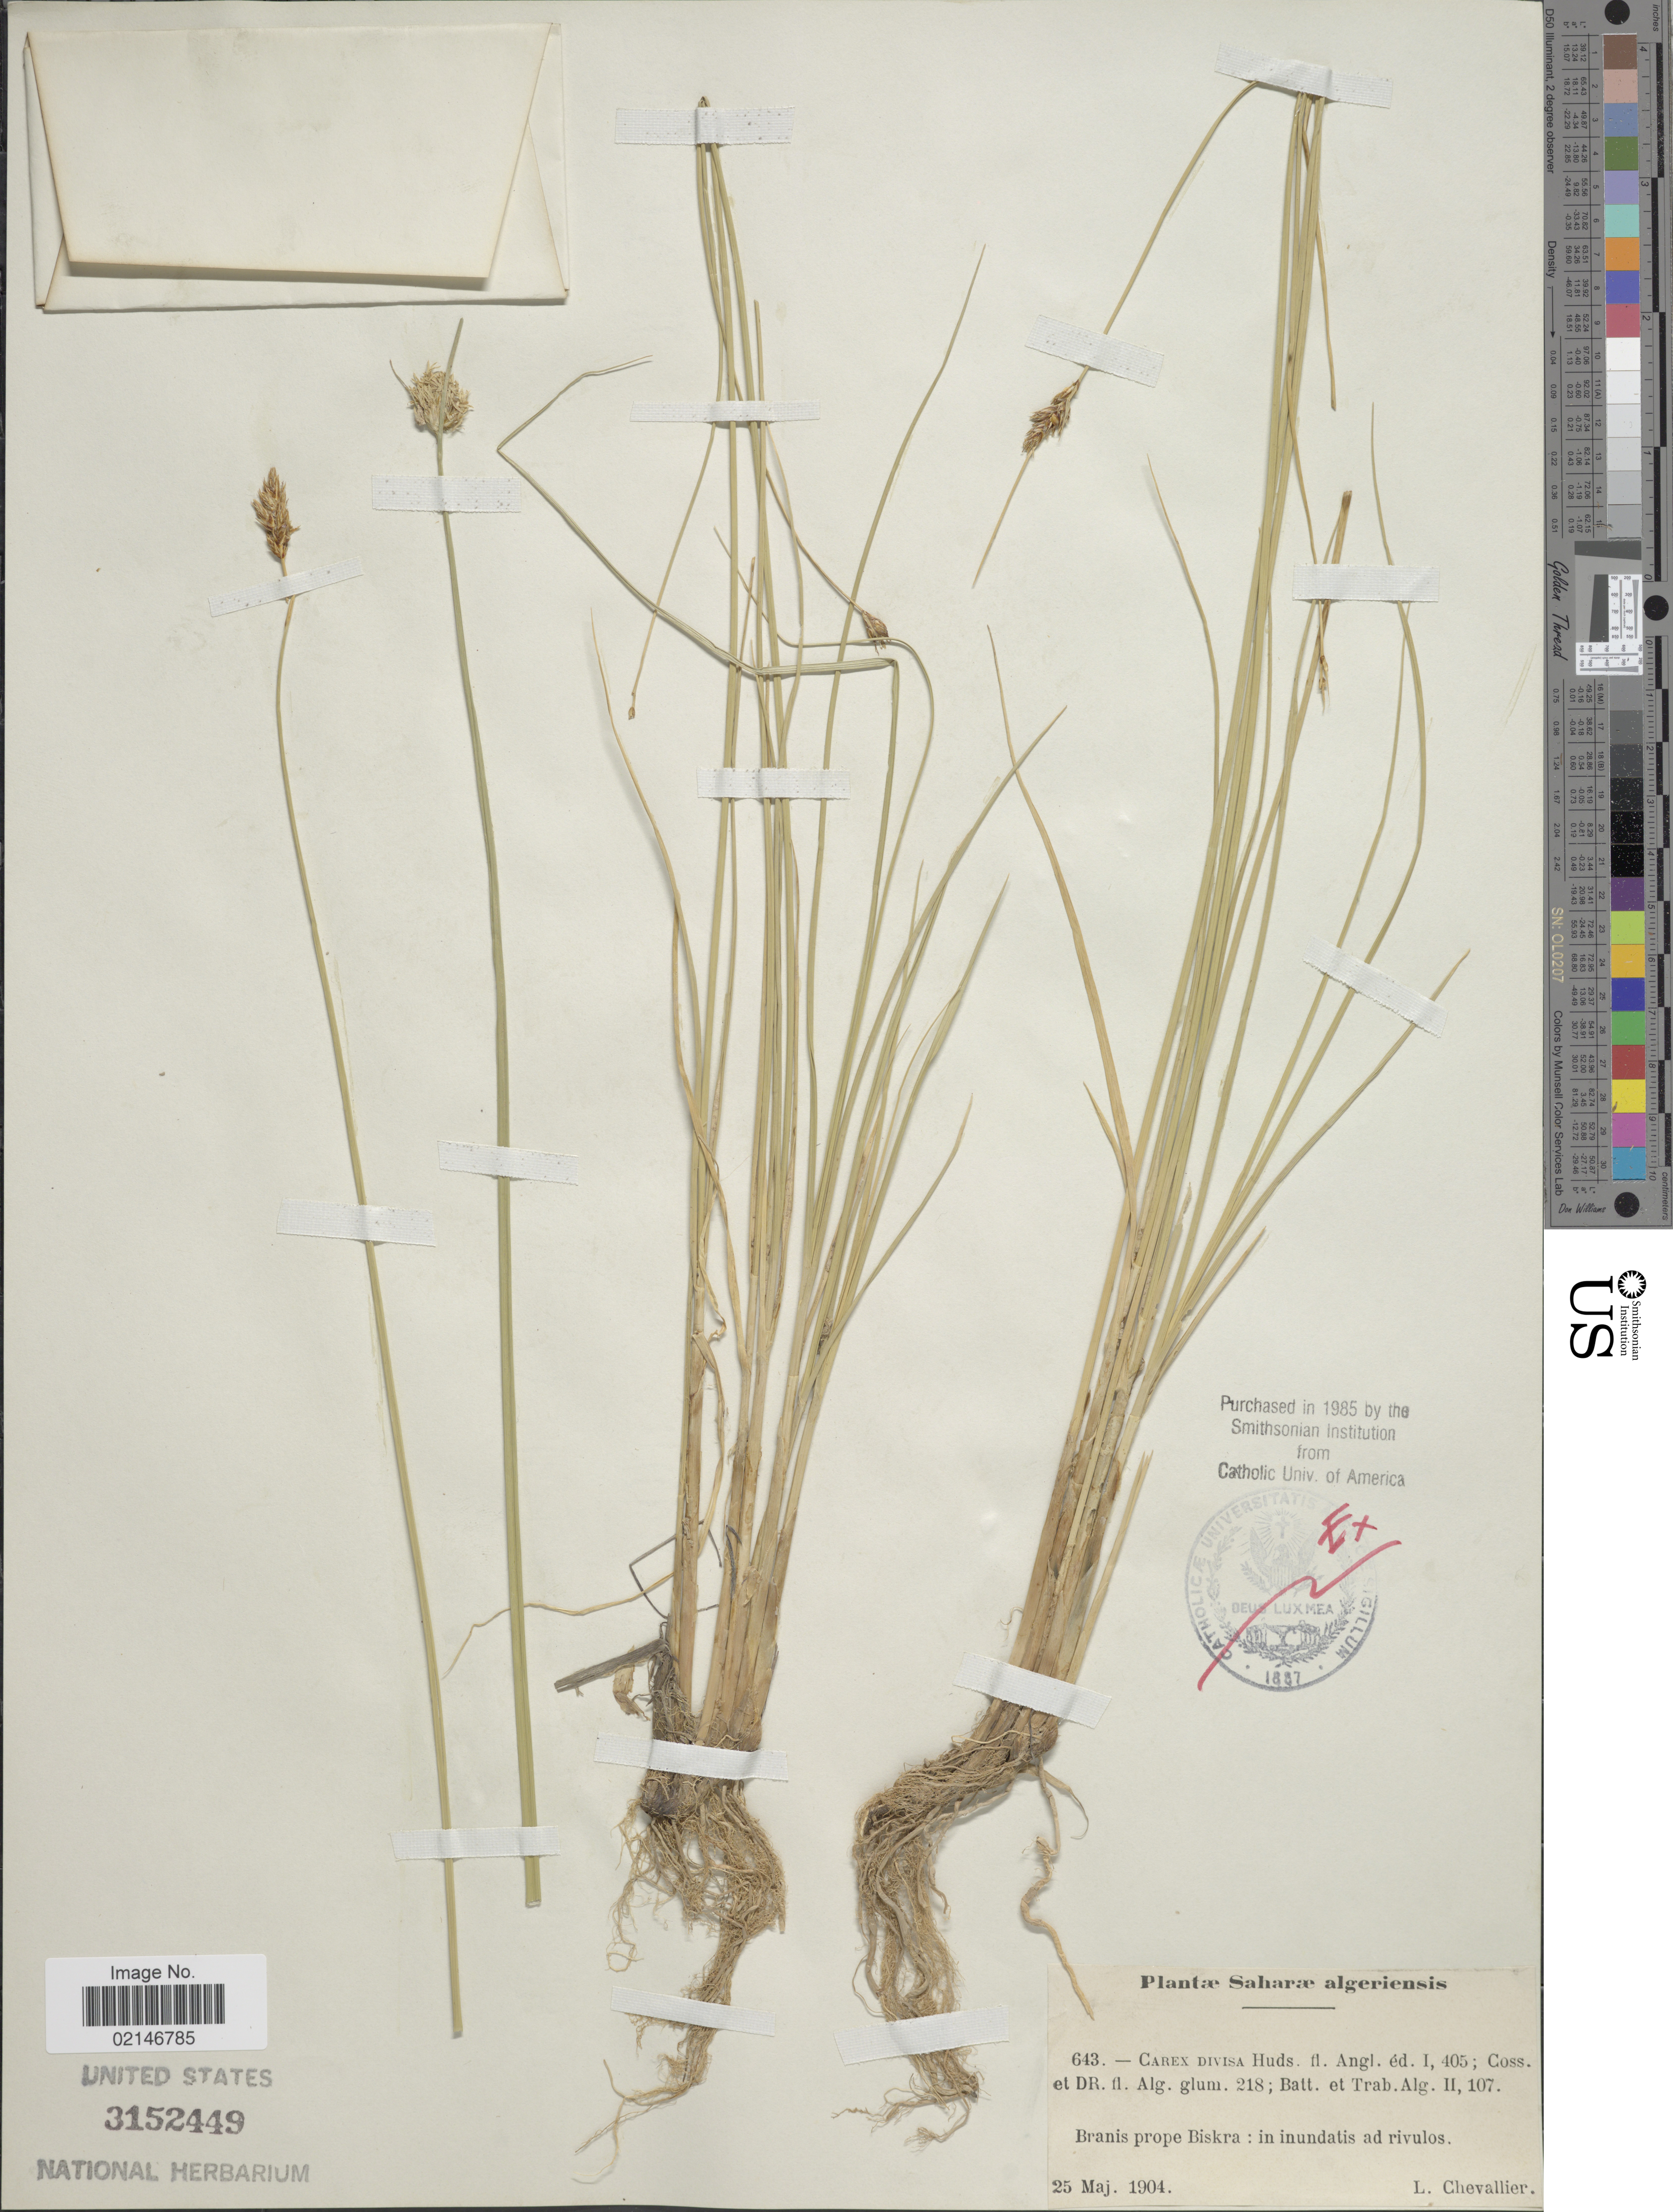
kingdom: Plantae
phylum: Tracheophyta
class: Liliopsida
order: Poales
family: Cyperaceae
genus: Carex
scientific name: Carex divisa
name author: Huds.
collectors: L. Chevallier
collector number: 643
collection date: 1904-05-25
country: Algeria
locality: Saharae Algeriensis, Branis prope Briska: in inundatis ad rivulos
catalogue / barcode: US 3152449